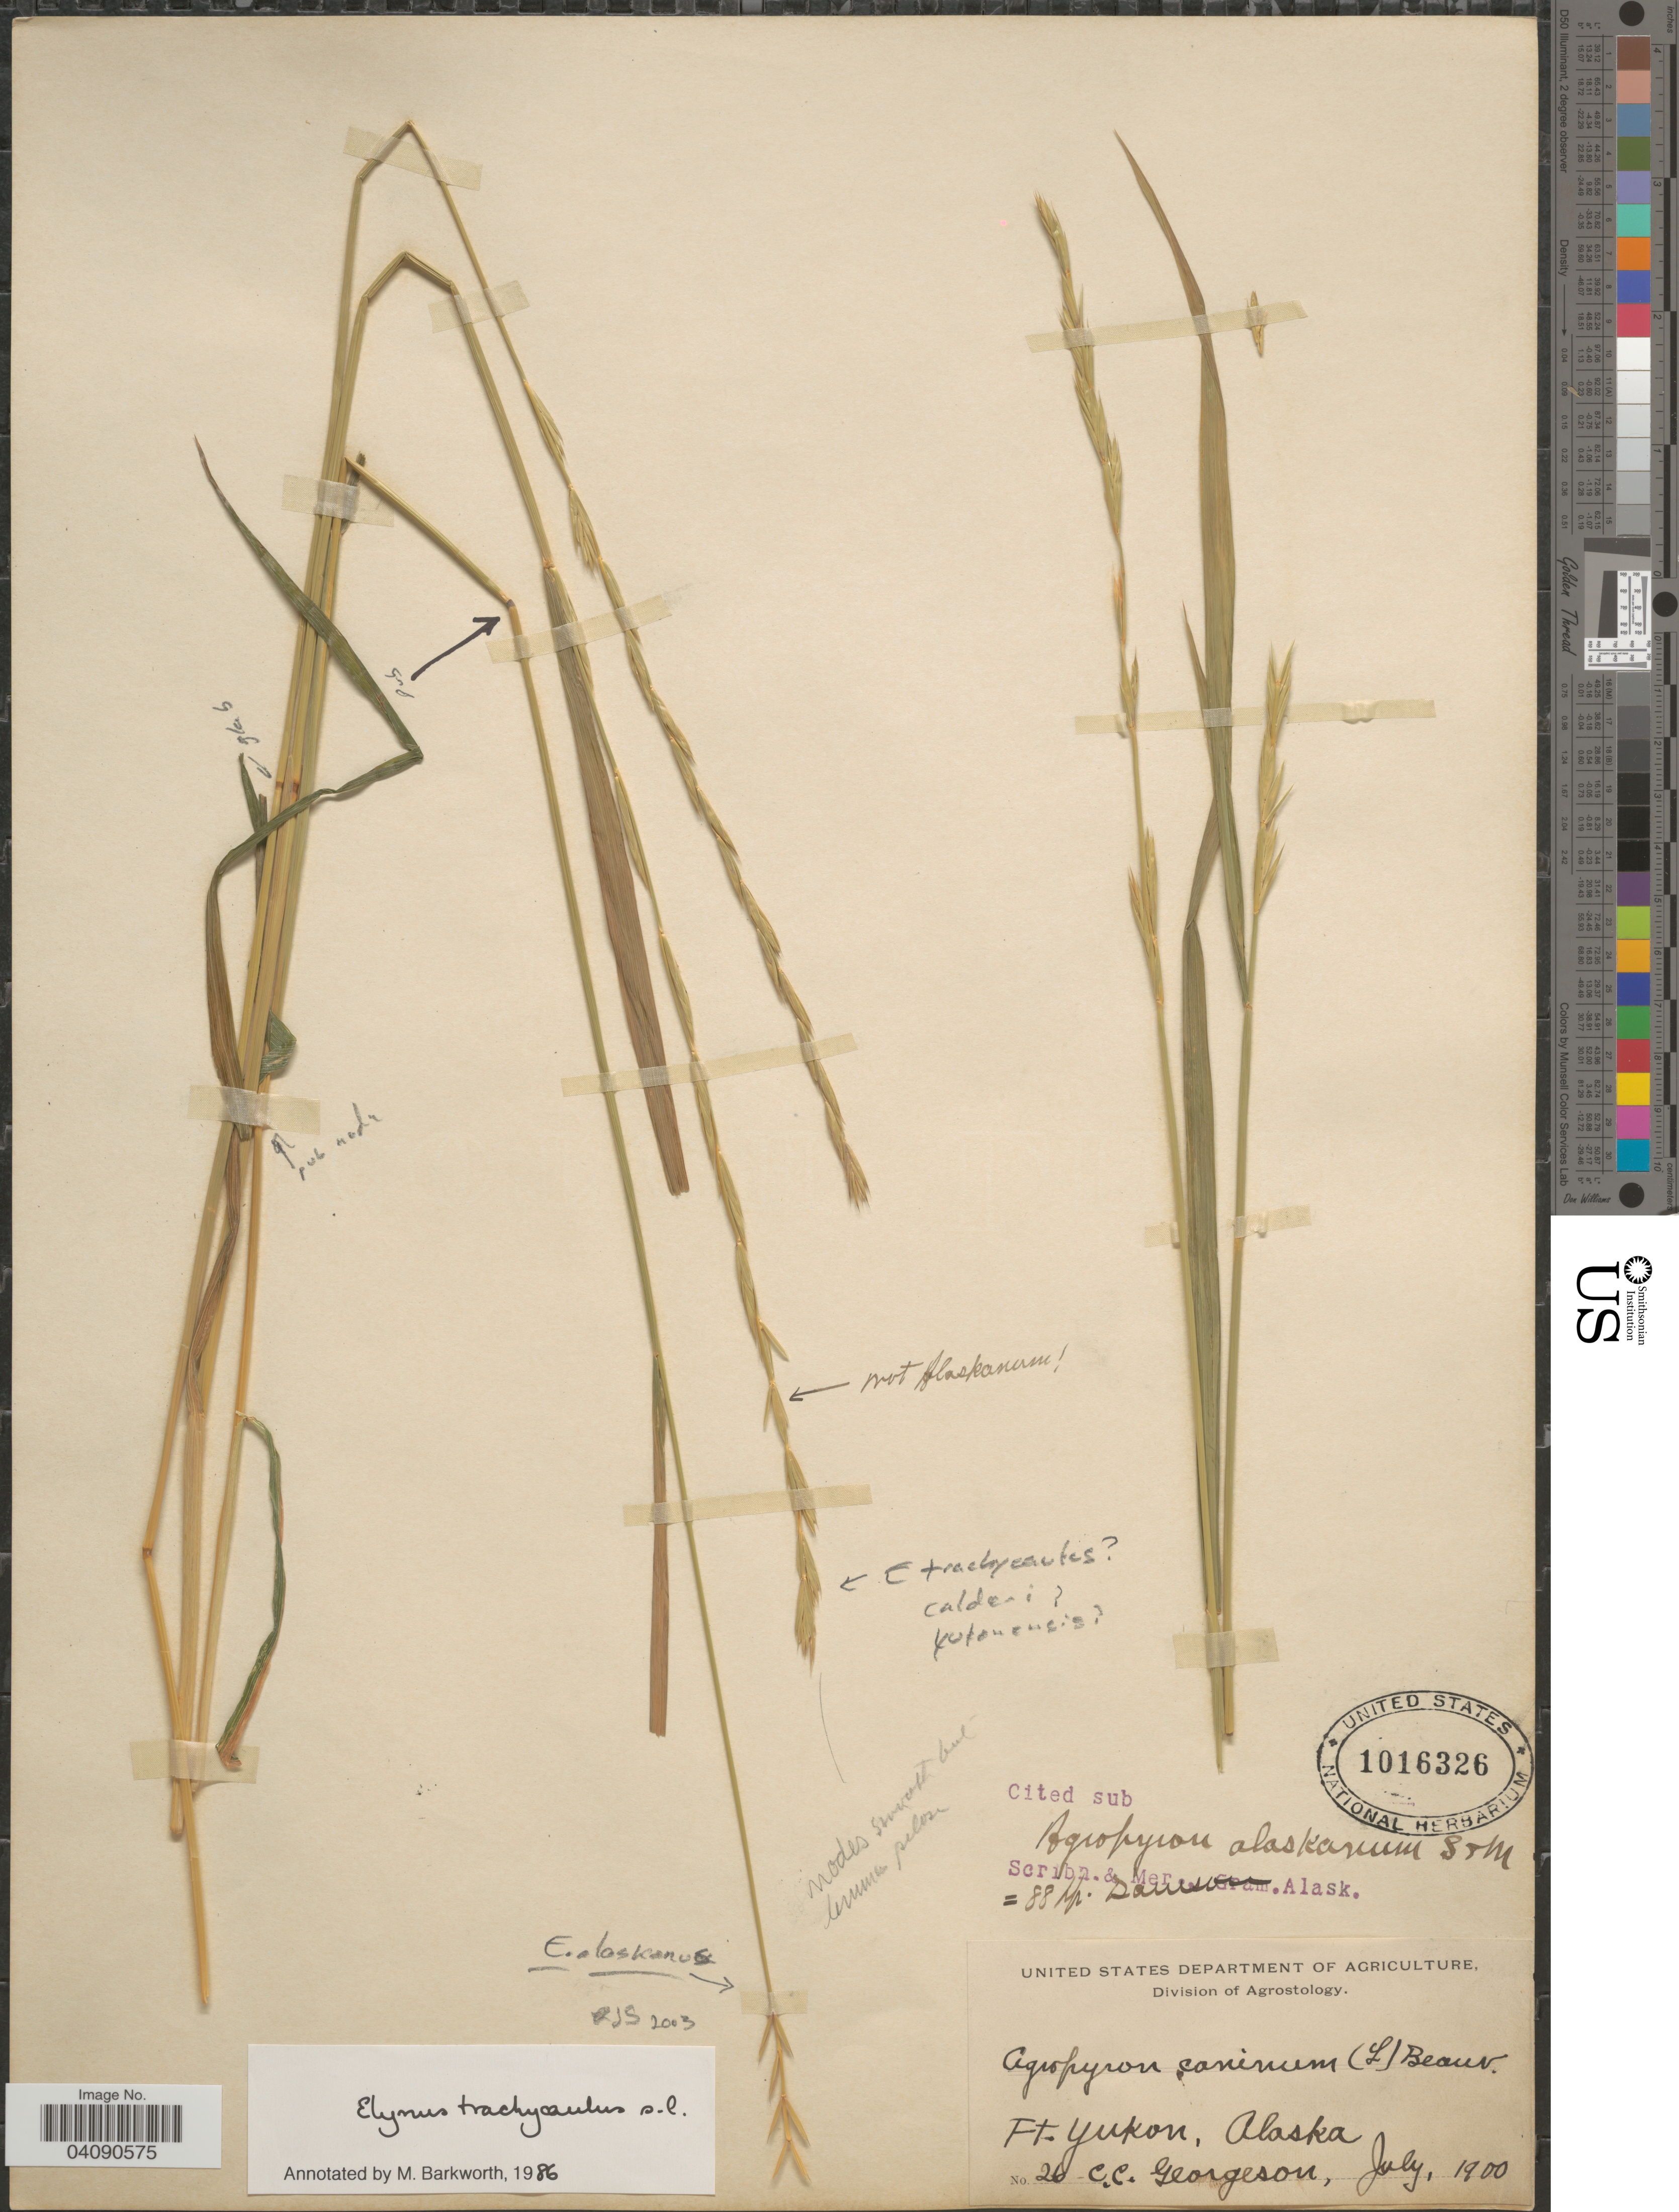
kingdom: Plantae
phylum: Tracheophyta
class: Liliopsida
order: Poales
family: Poaceae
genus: Elymus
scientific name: Elymus alaskanus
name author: (Scribn. & Merr.) Á. Löve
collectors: C. Georgeson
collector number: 26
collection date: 1900-07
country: United States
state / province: Alaska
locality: Ft. Yukon.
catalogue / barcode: US 1016326